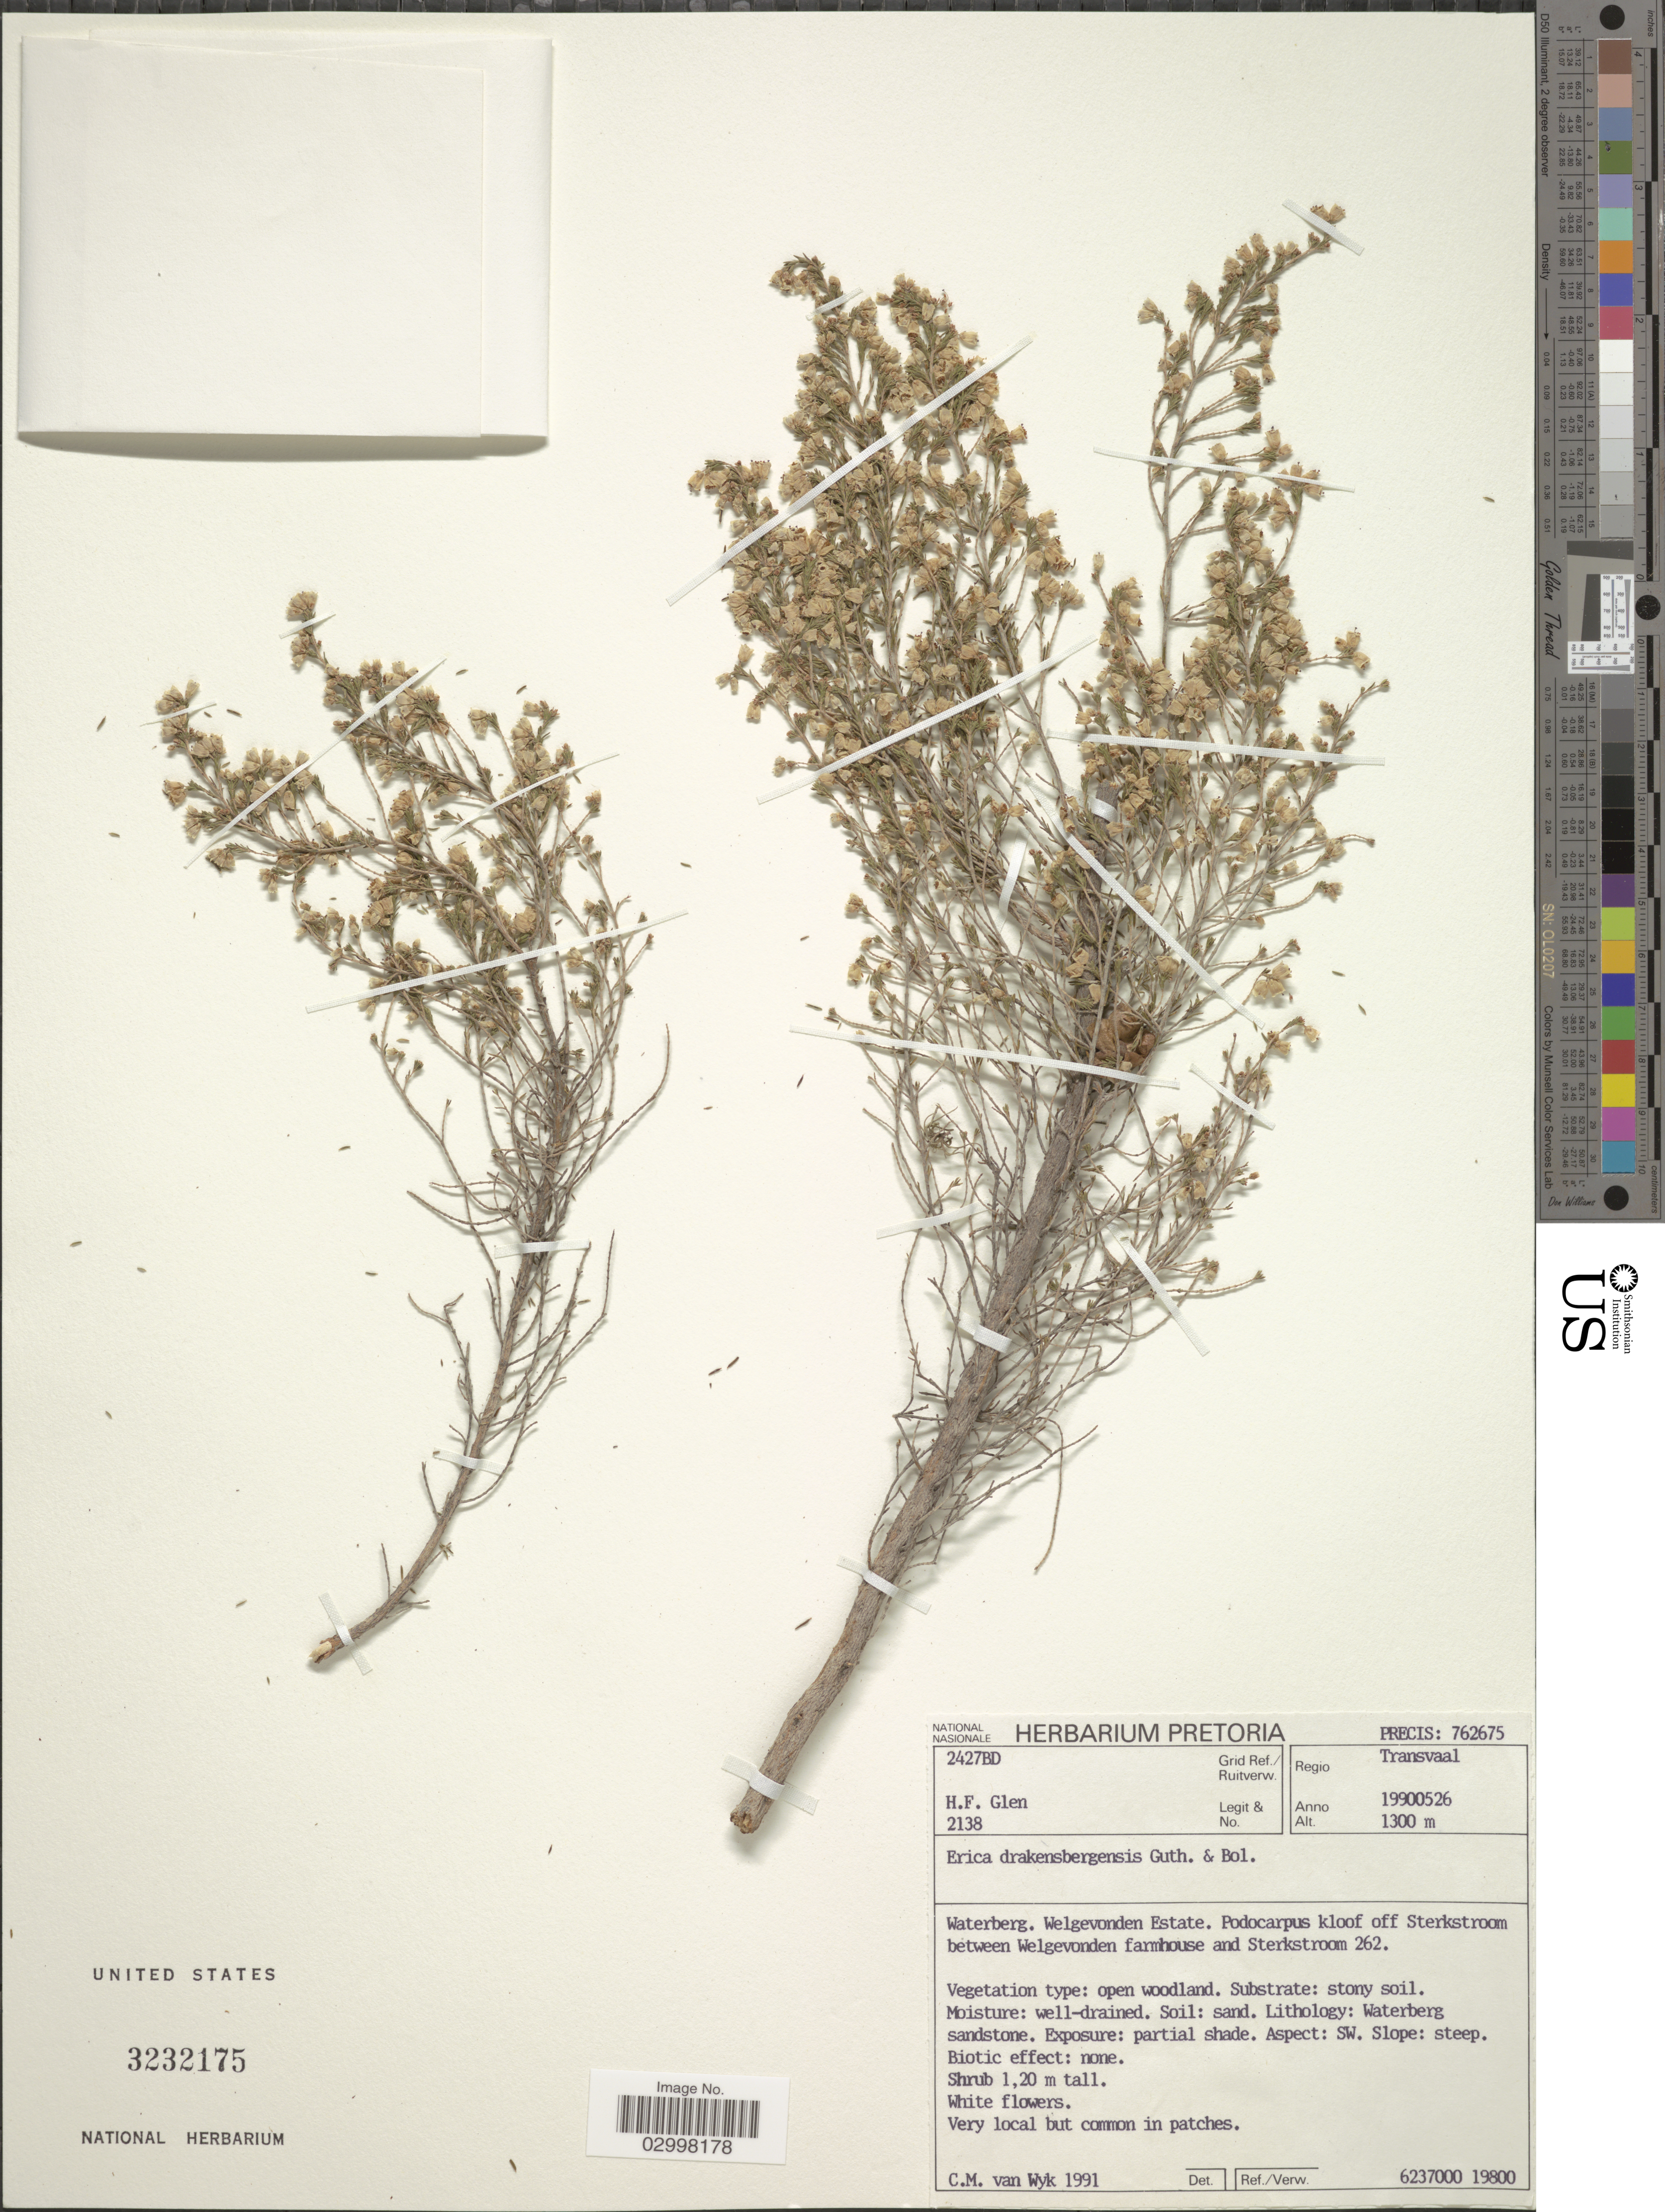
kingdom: Plantae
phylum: Tracheophyta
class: Magnoliopsida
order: Ericales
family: Ericaceae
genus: Erica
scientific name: Erica drakensbergensis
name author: Guthrie & Bolus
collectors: H. F. Glen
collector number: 2138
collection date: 1990-05-26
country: South Africa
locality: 2427BD Grid Ref./Ruitverw. Regio Transvaal. Waterberg. Welgevonden Estate. Podocarpus kloof off Sterkstroom between Welgevonden farmhouse and Sterkstroom 262.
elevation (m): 1300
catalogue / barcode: US 3232175